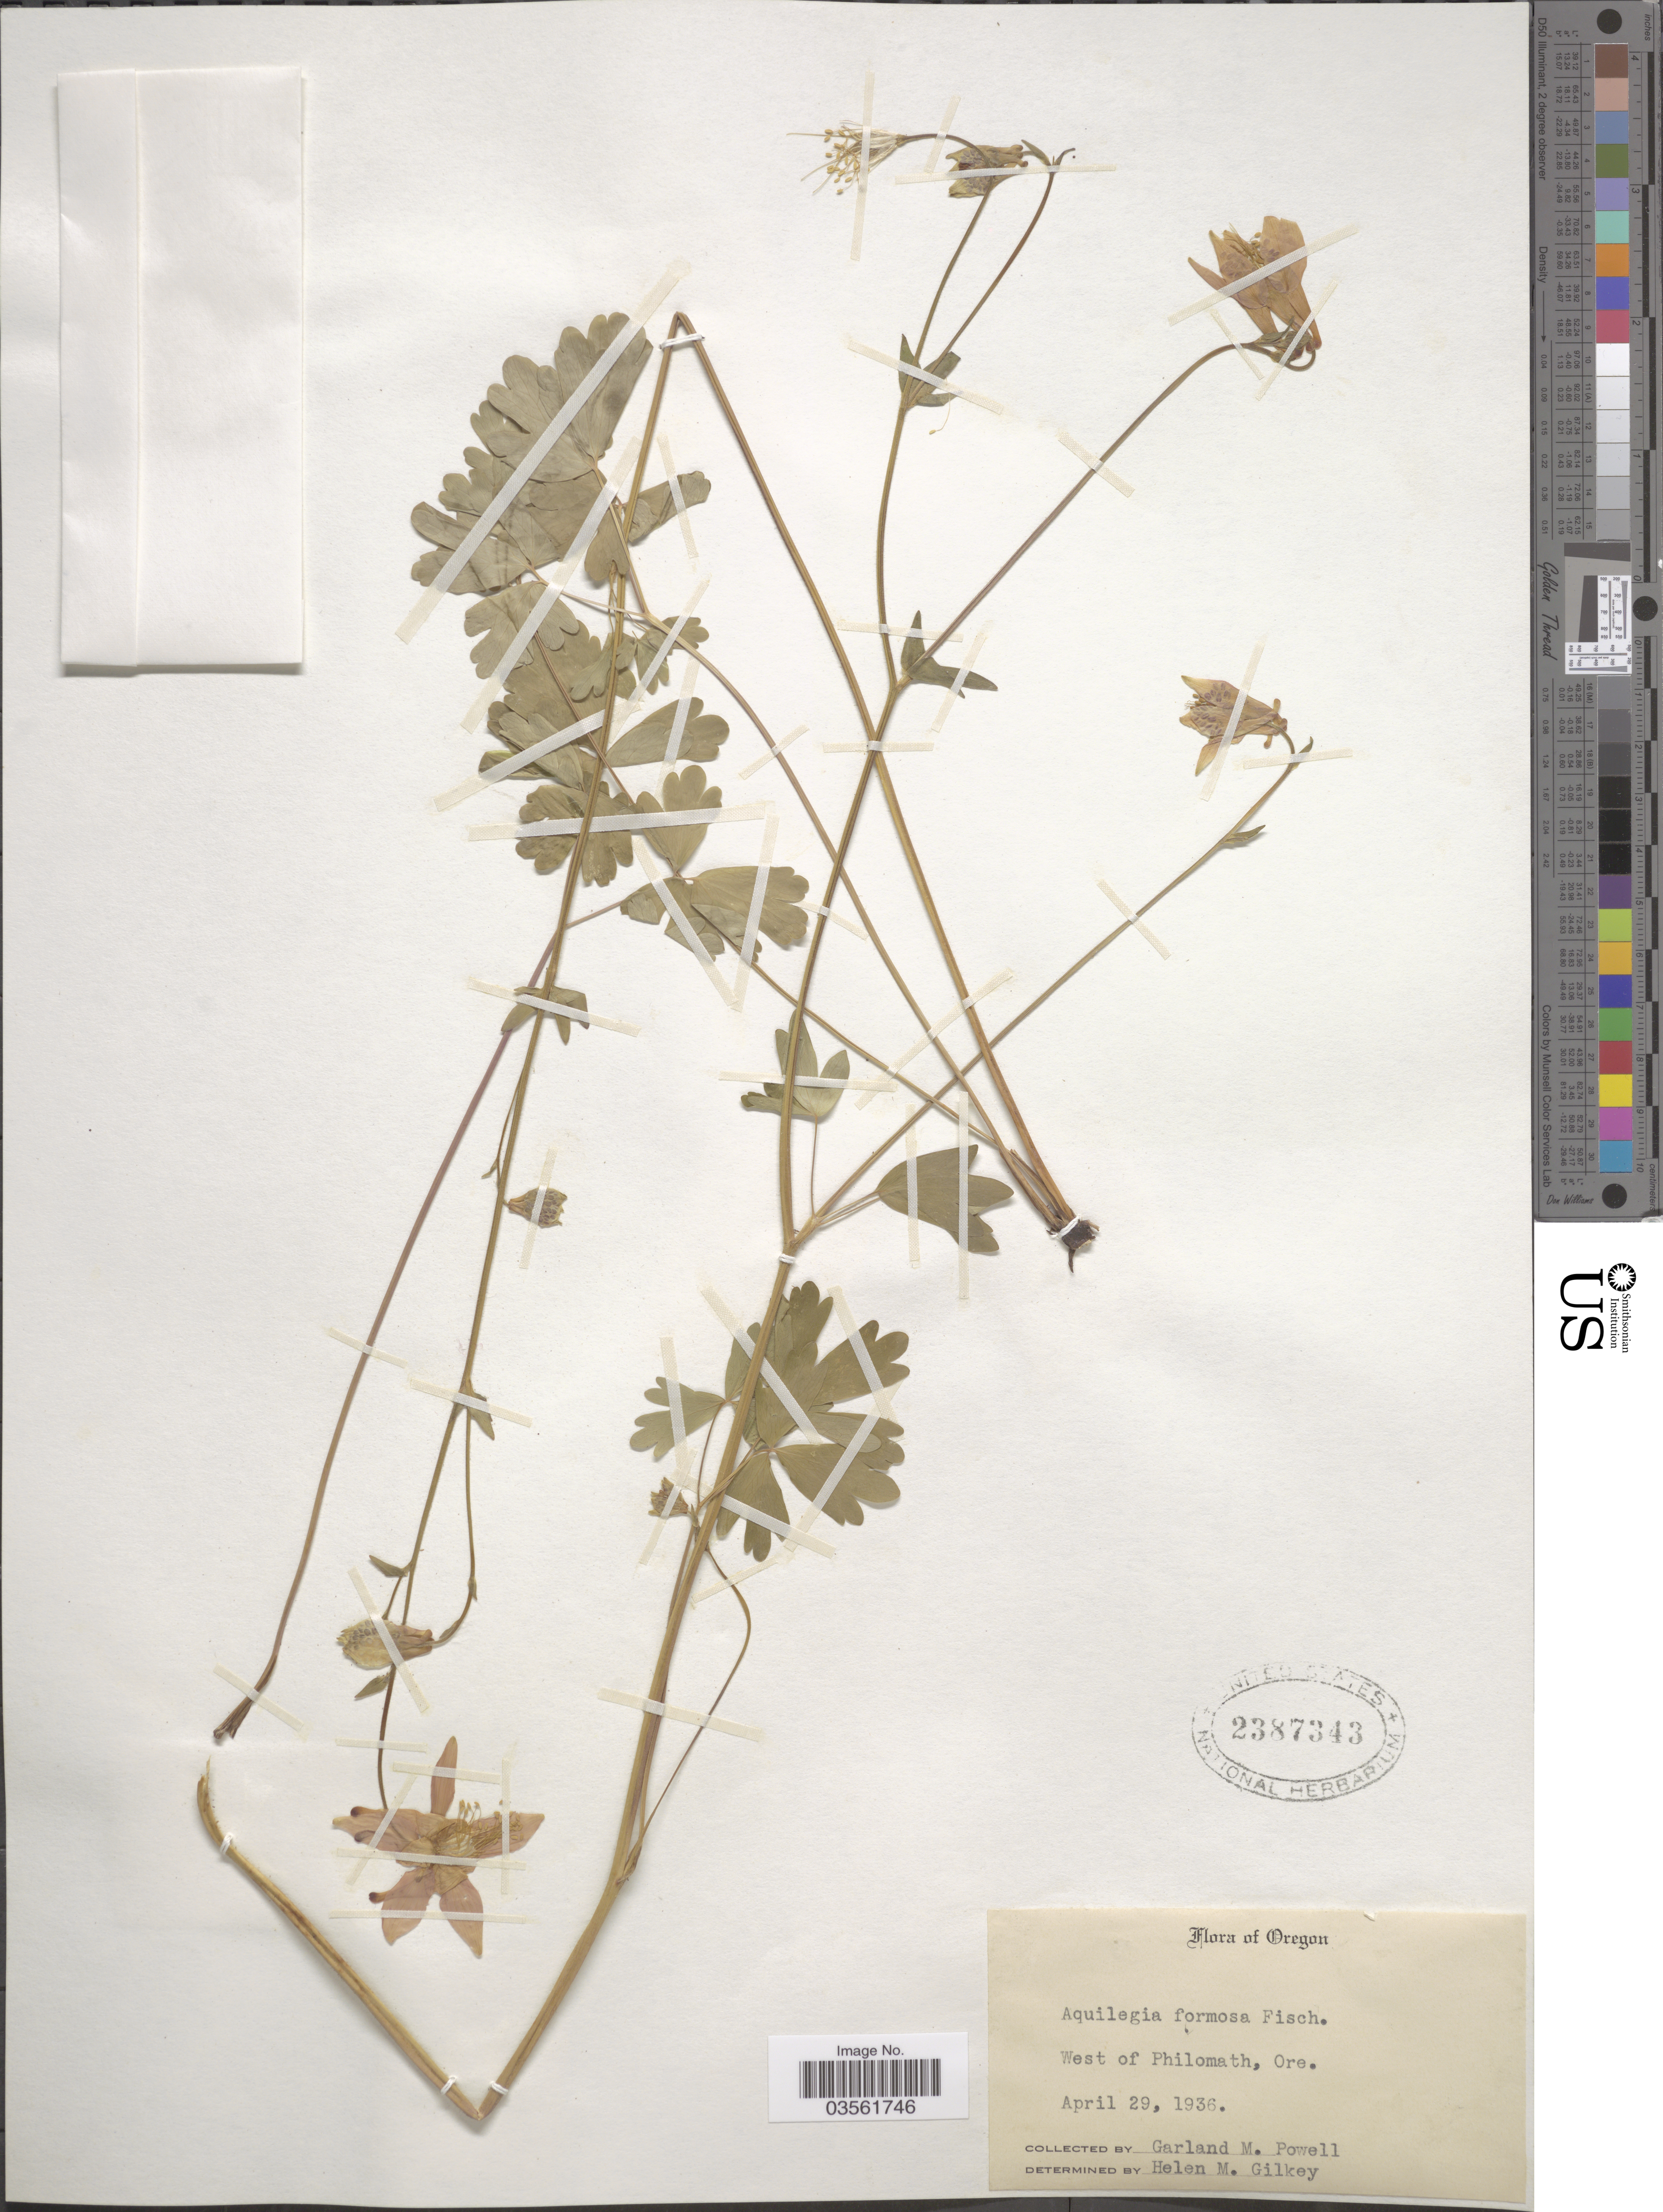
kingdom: Plantae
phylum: Tracheophyta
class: Magnoliopsida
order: Ranunculales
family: Ranunculaceae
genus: Aquilegia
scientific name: Aquilegia formosa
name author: Fisch. ex DC.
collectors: G. M. Powell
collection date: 1936-04-29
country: United States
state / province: Oregon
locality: West of Philomath.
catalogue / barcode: US 2387343